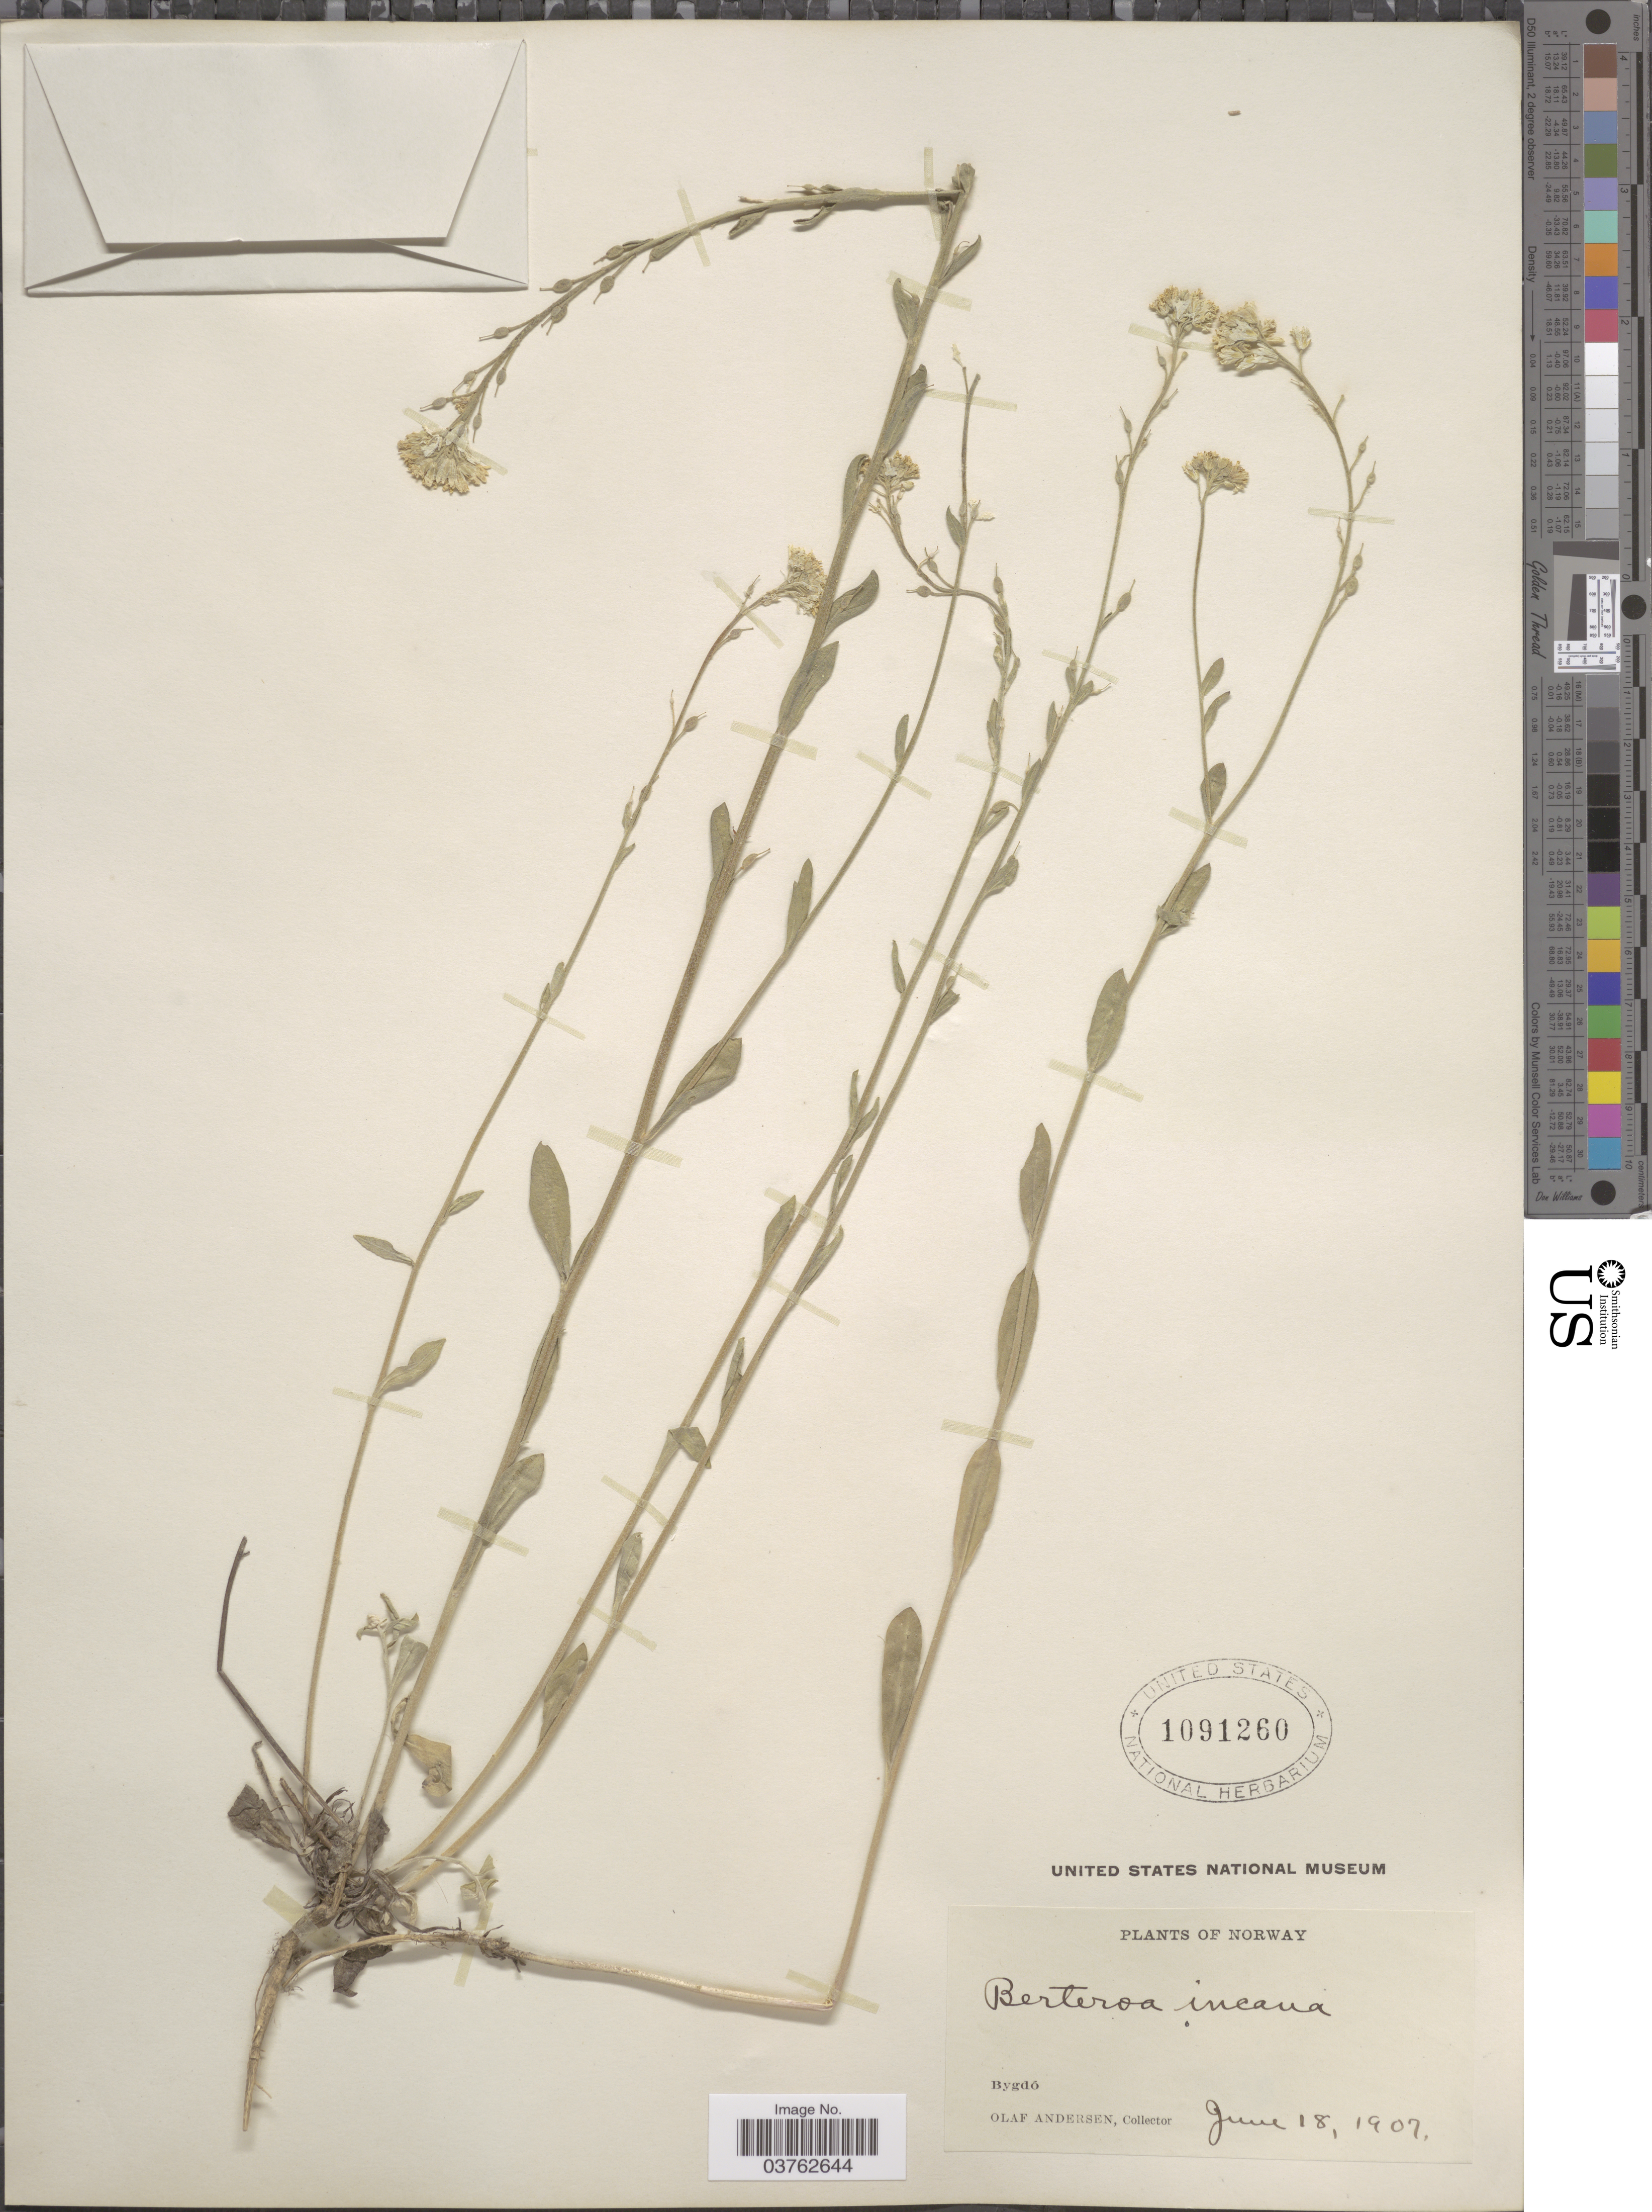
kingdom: Plantae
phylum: Tracheophyta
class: Magnoliopsida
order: Brassicales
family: Brassicaceae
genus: Berteroa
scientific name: Berteroa incana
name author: (L.) DC.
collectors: O. Andersen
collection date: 1907-06-18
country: Norway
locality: Bygdó.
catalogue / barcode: US 1091260